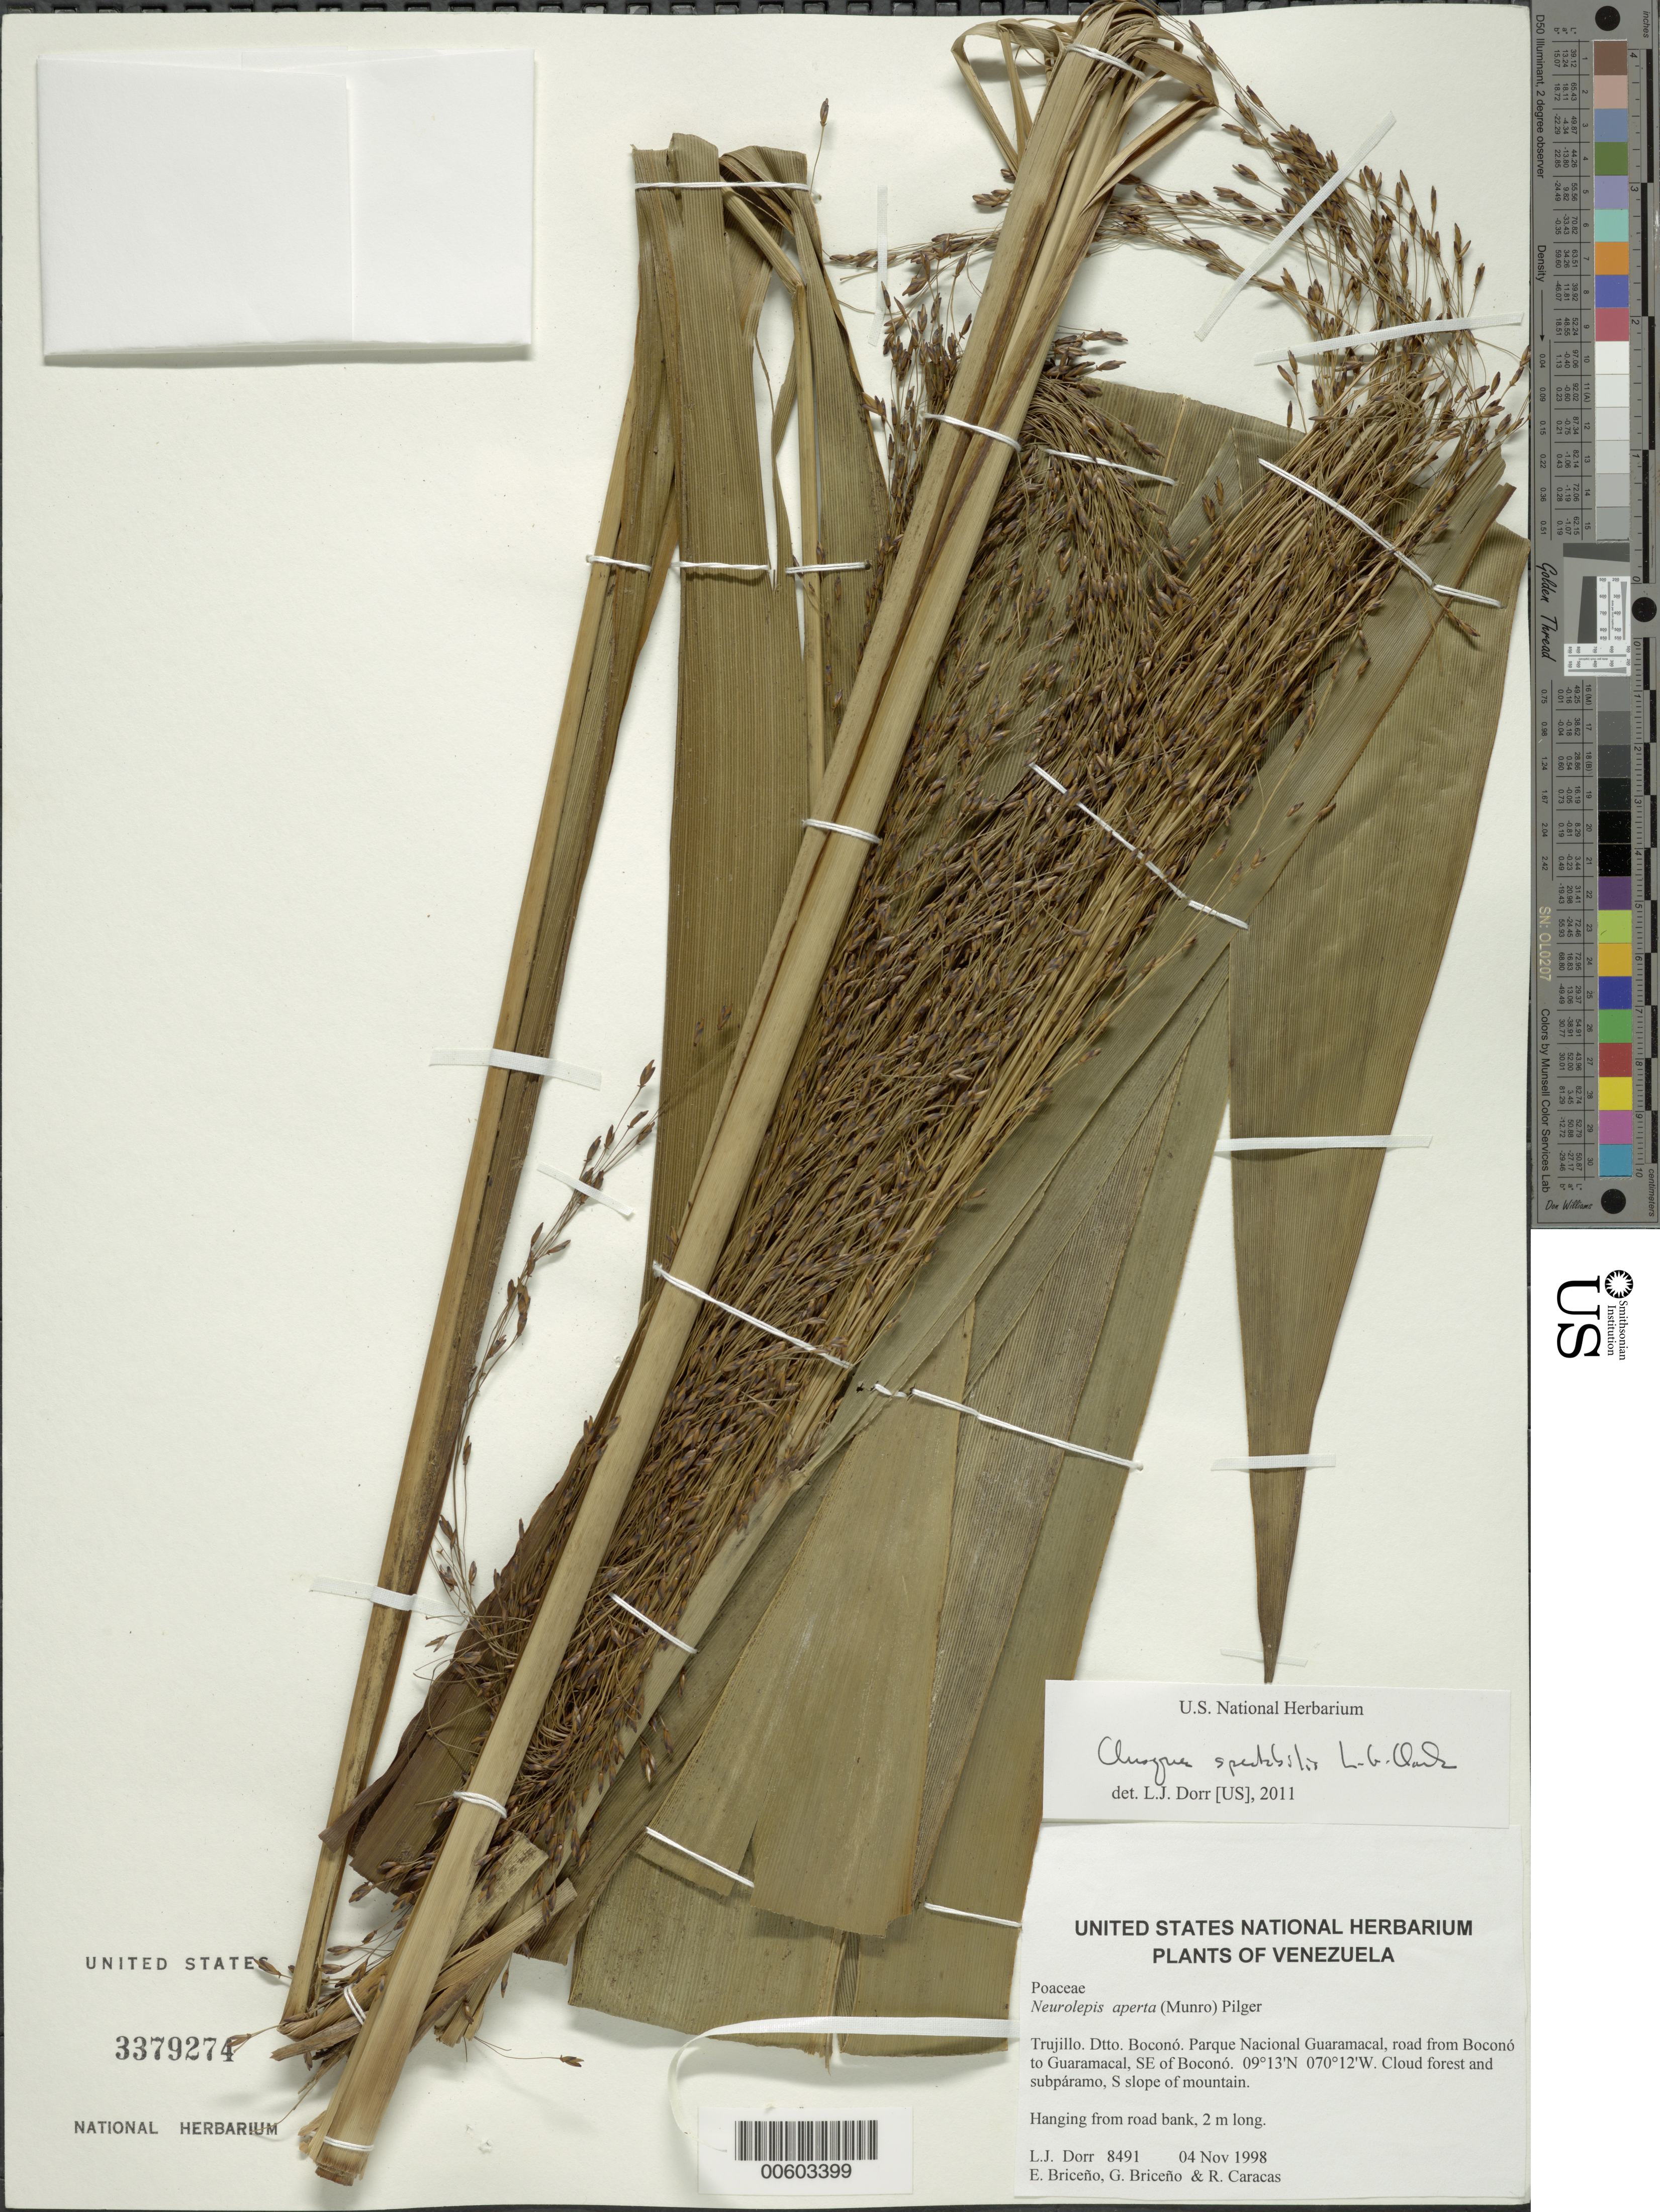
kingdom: Plantae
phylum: Tracheophyta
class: Liliopsida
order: Poales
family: Poaceae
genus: Chusquea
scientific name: Chusquea spectabilis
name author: L.G. Clark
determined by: Dorr, L. J., (BOT), Smithsonian Institution - National Museum of Natural History (UNITED STATES)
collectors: L. J. Dorr, E. Briceño, G. Briceño & R. Caracas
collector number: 8491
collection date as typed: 04 Nov 1998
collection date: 1998-11-04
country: Venezuela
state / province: Trujillo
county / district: Boconó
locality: Parque Nacional Guaramacal, road from Boconó to Guaramacal, SE of Boconó.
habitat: Cloud forest and subpáramo, S slope of mountain.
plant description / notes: ISC, MO, PORT, US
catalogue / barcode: US 3379274